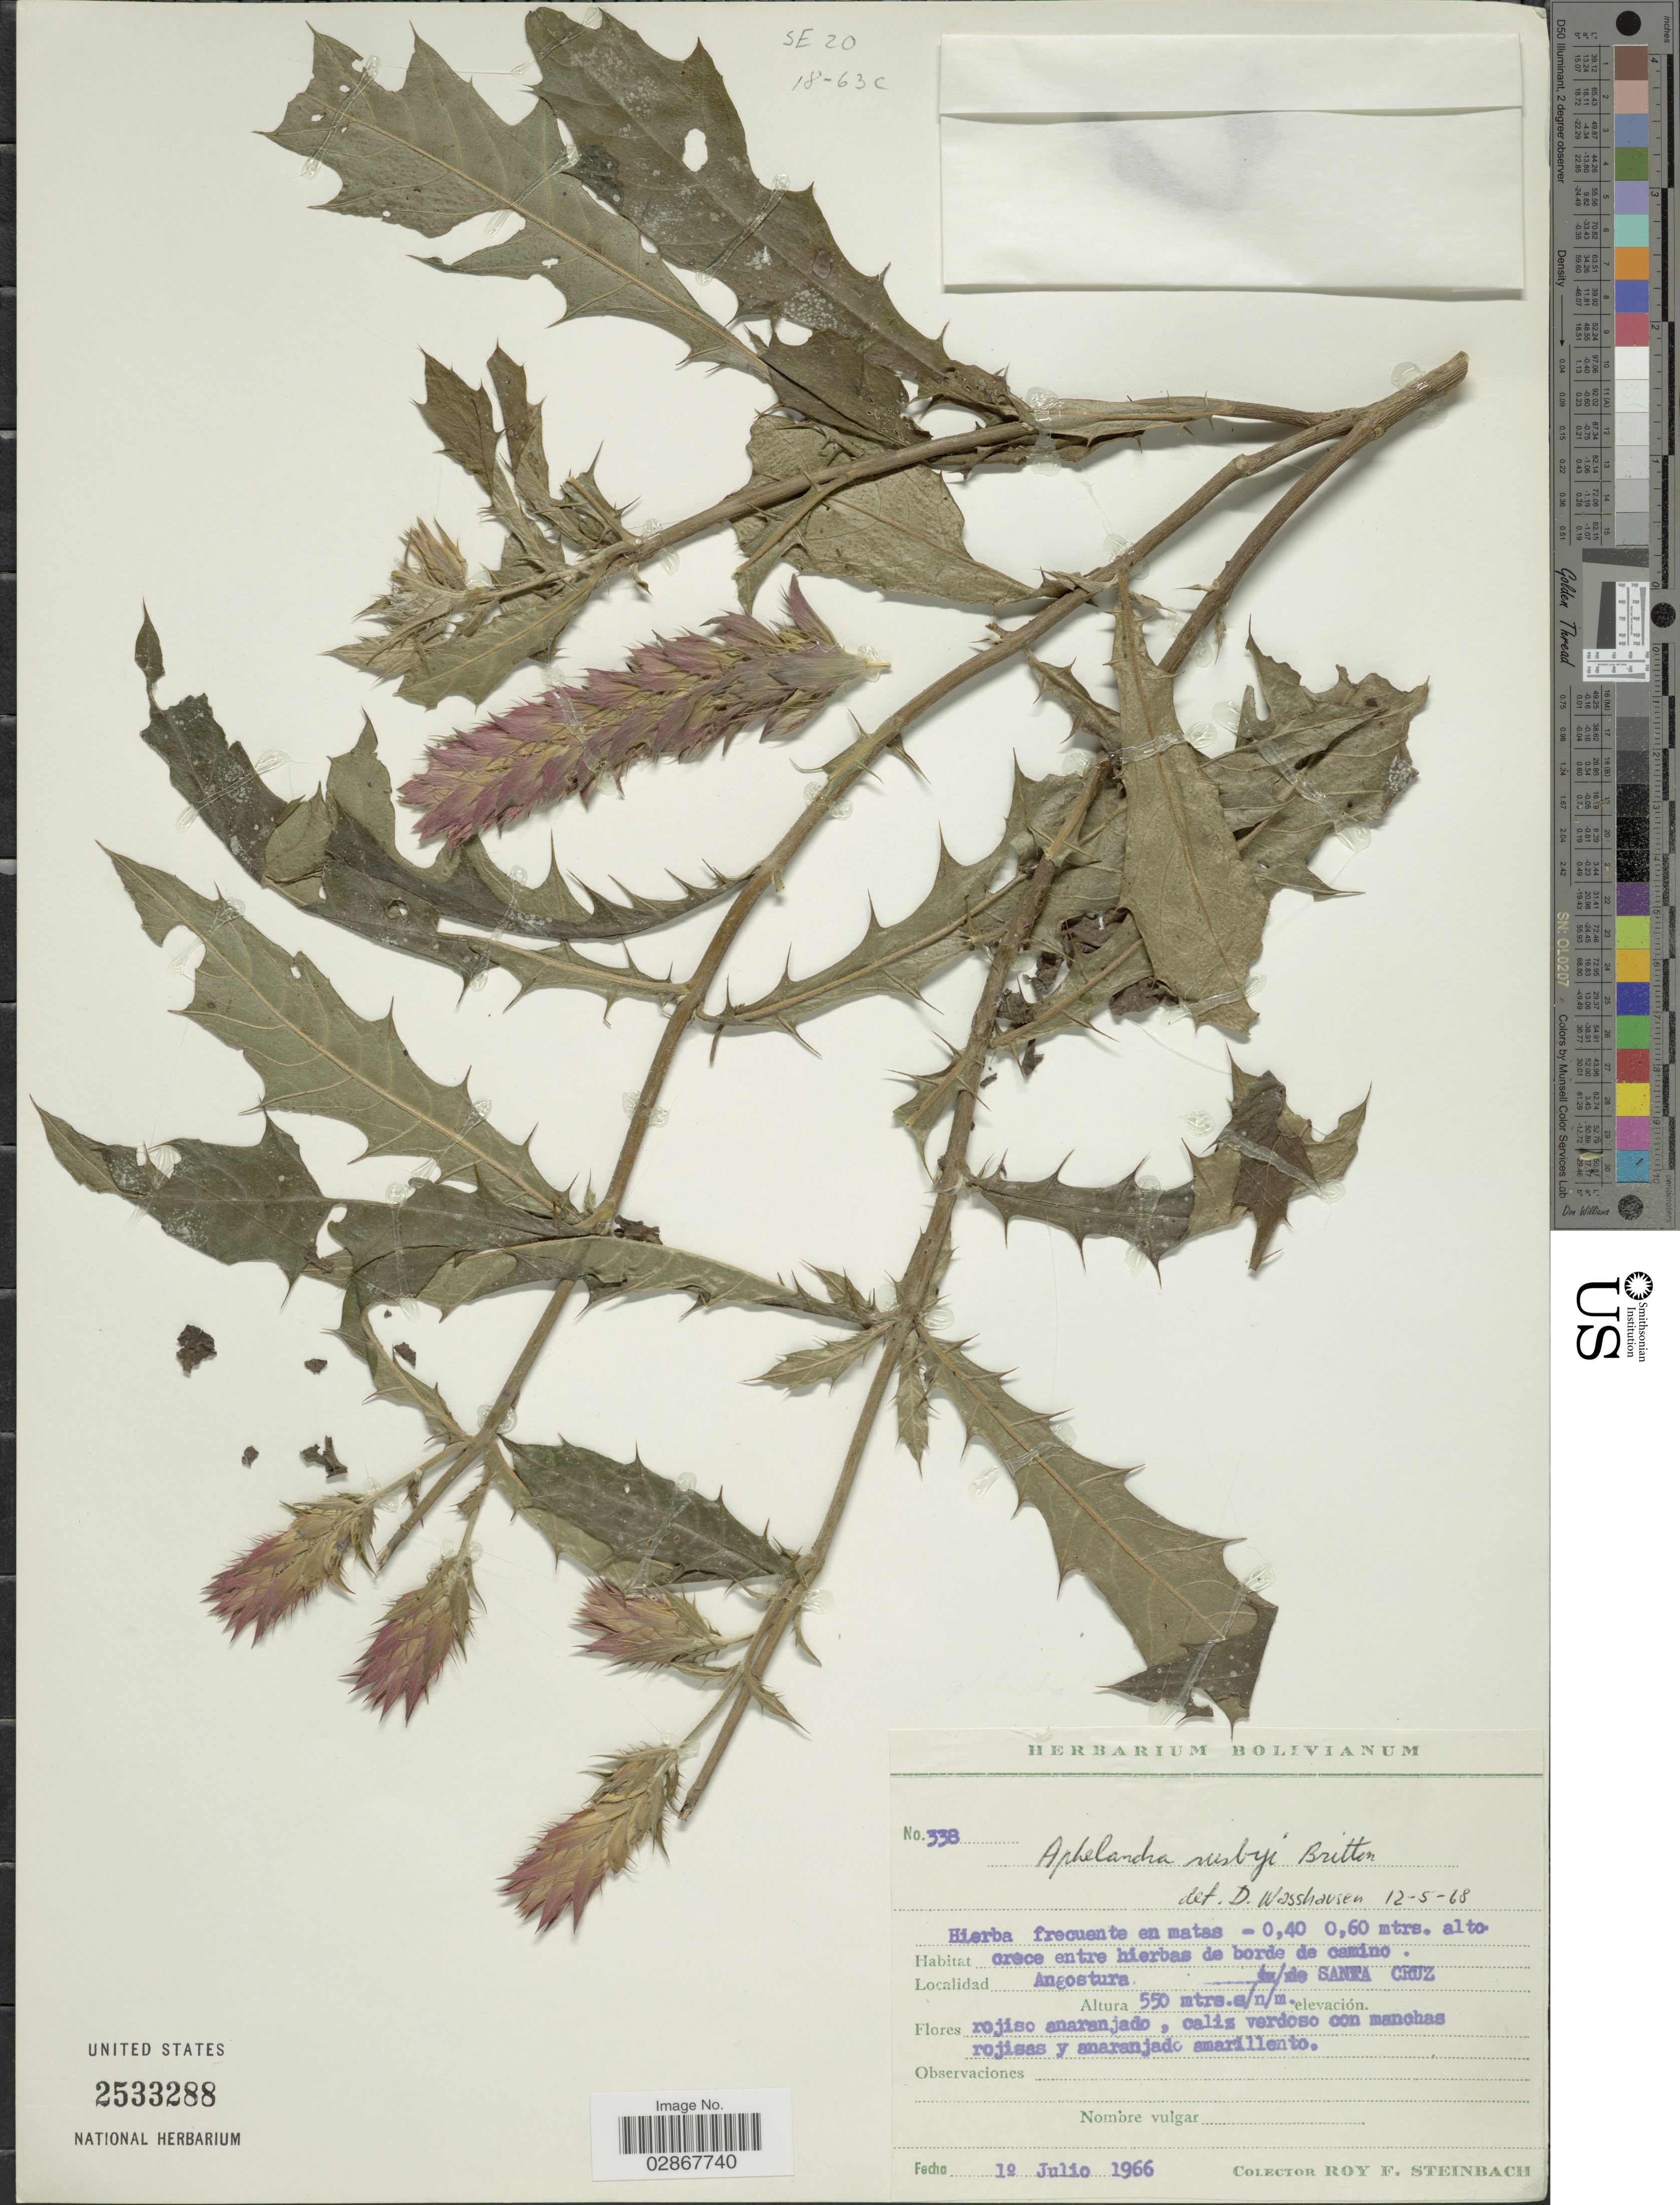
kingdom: Plantae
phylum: Tracheophyta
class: Magnoliopsida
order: Lamiales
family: Acanthaceae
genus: Aphelandra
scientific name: Aphelandra rusbyi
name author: Britton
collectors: R. F. Steinbach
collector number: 338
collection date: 1966-07-01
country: Bolivia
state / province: Santa Cruz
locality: Angostura.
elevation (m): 550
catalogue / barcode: US 2533288